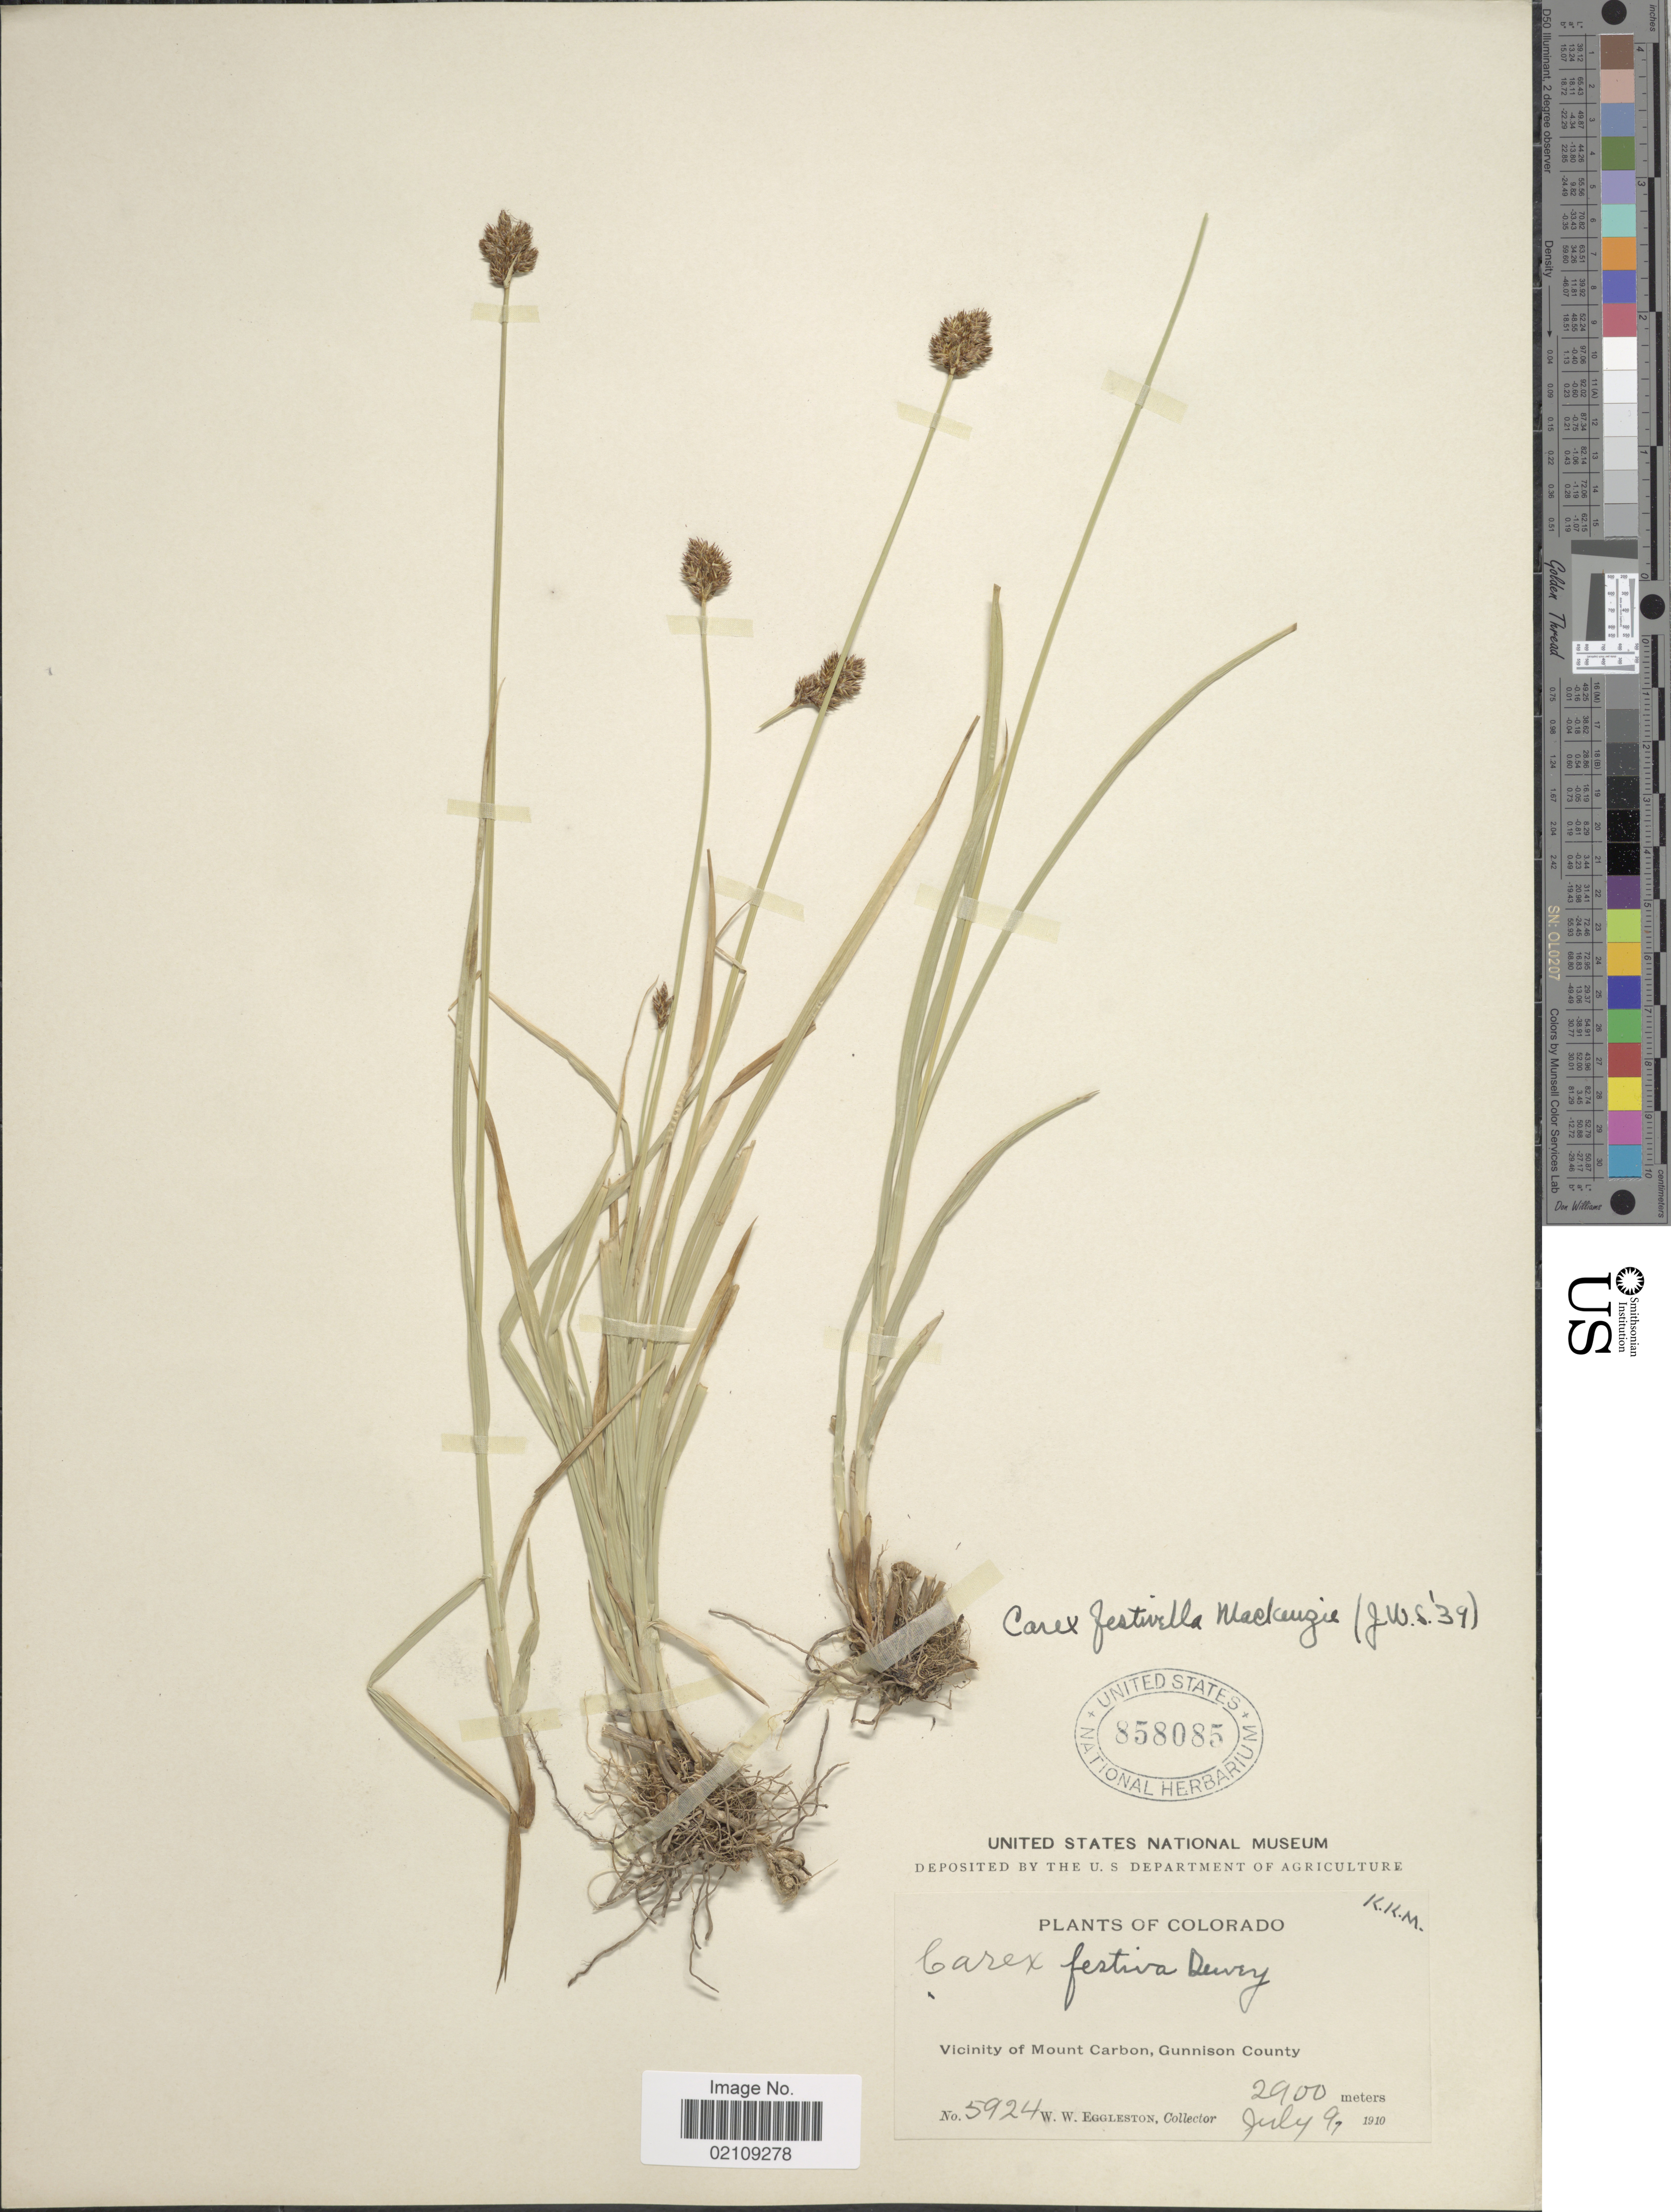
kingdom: Plantae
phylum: Tracheophyta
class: Liliopsida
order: Poales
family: Cyperaceae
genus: Carex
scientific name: Carex microptera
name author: Mack.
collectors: W. W. Eggleston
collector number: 5924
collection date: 1910-07-09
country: United States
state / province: Colorado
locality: Vicinity of Mount Carbon, Gunnison County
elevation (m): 2900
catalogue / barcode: US 858085